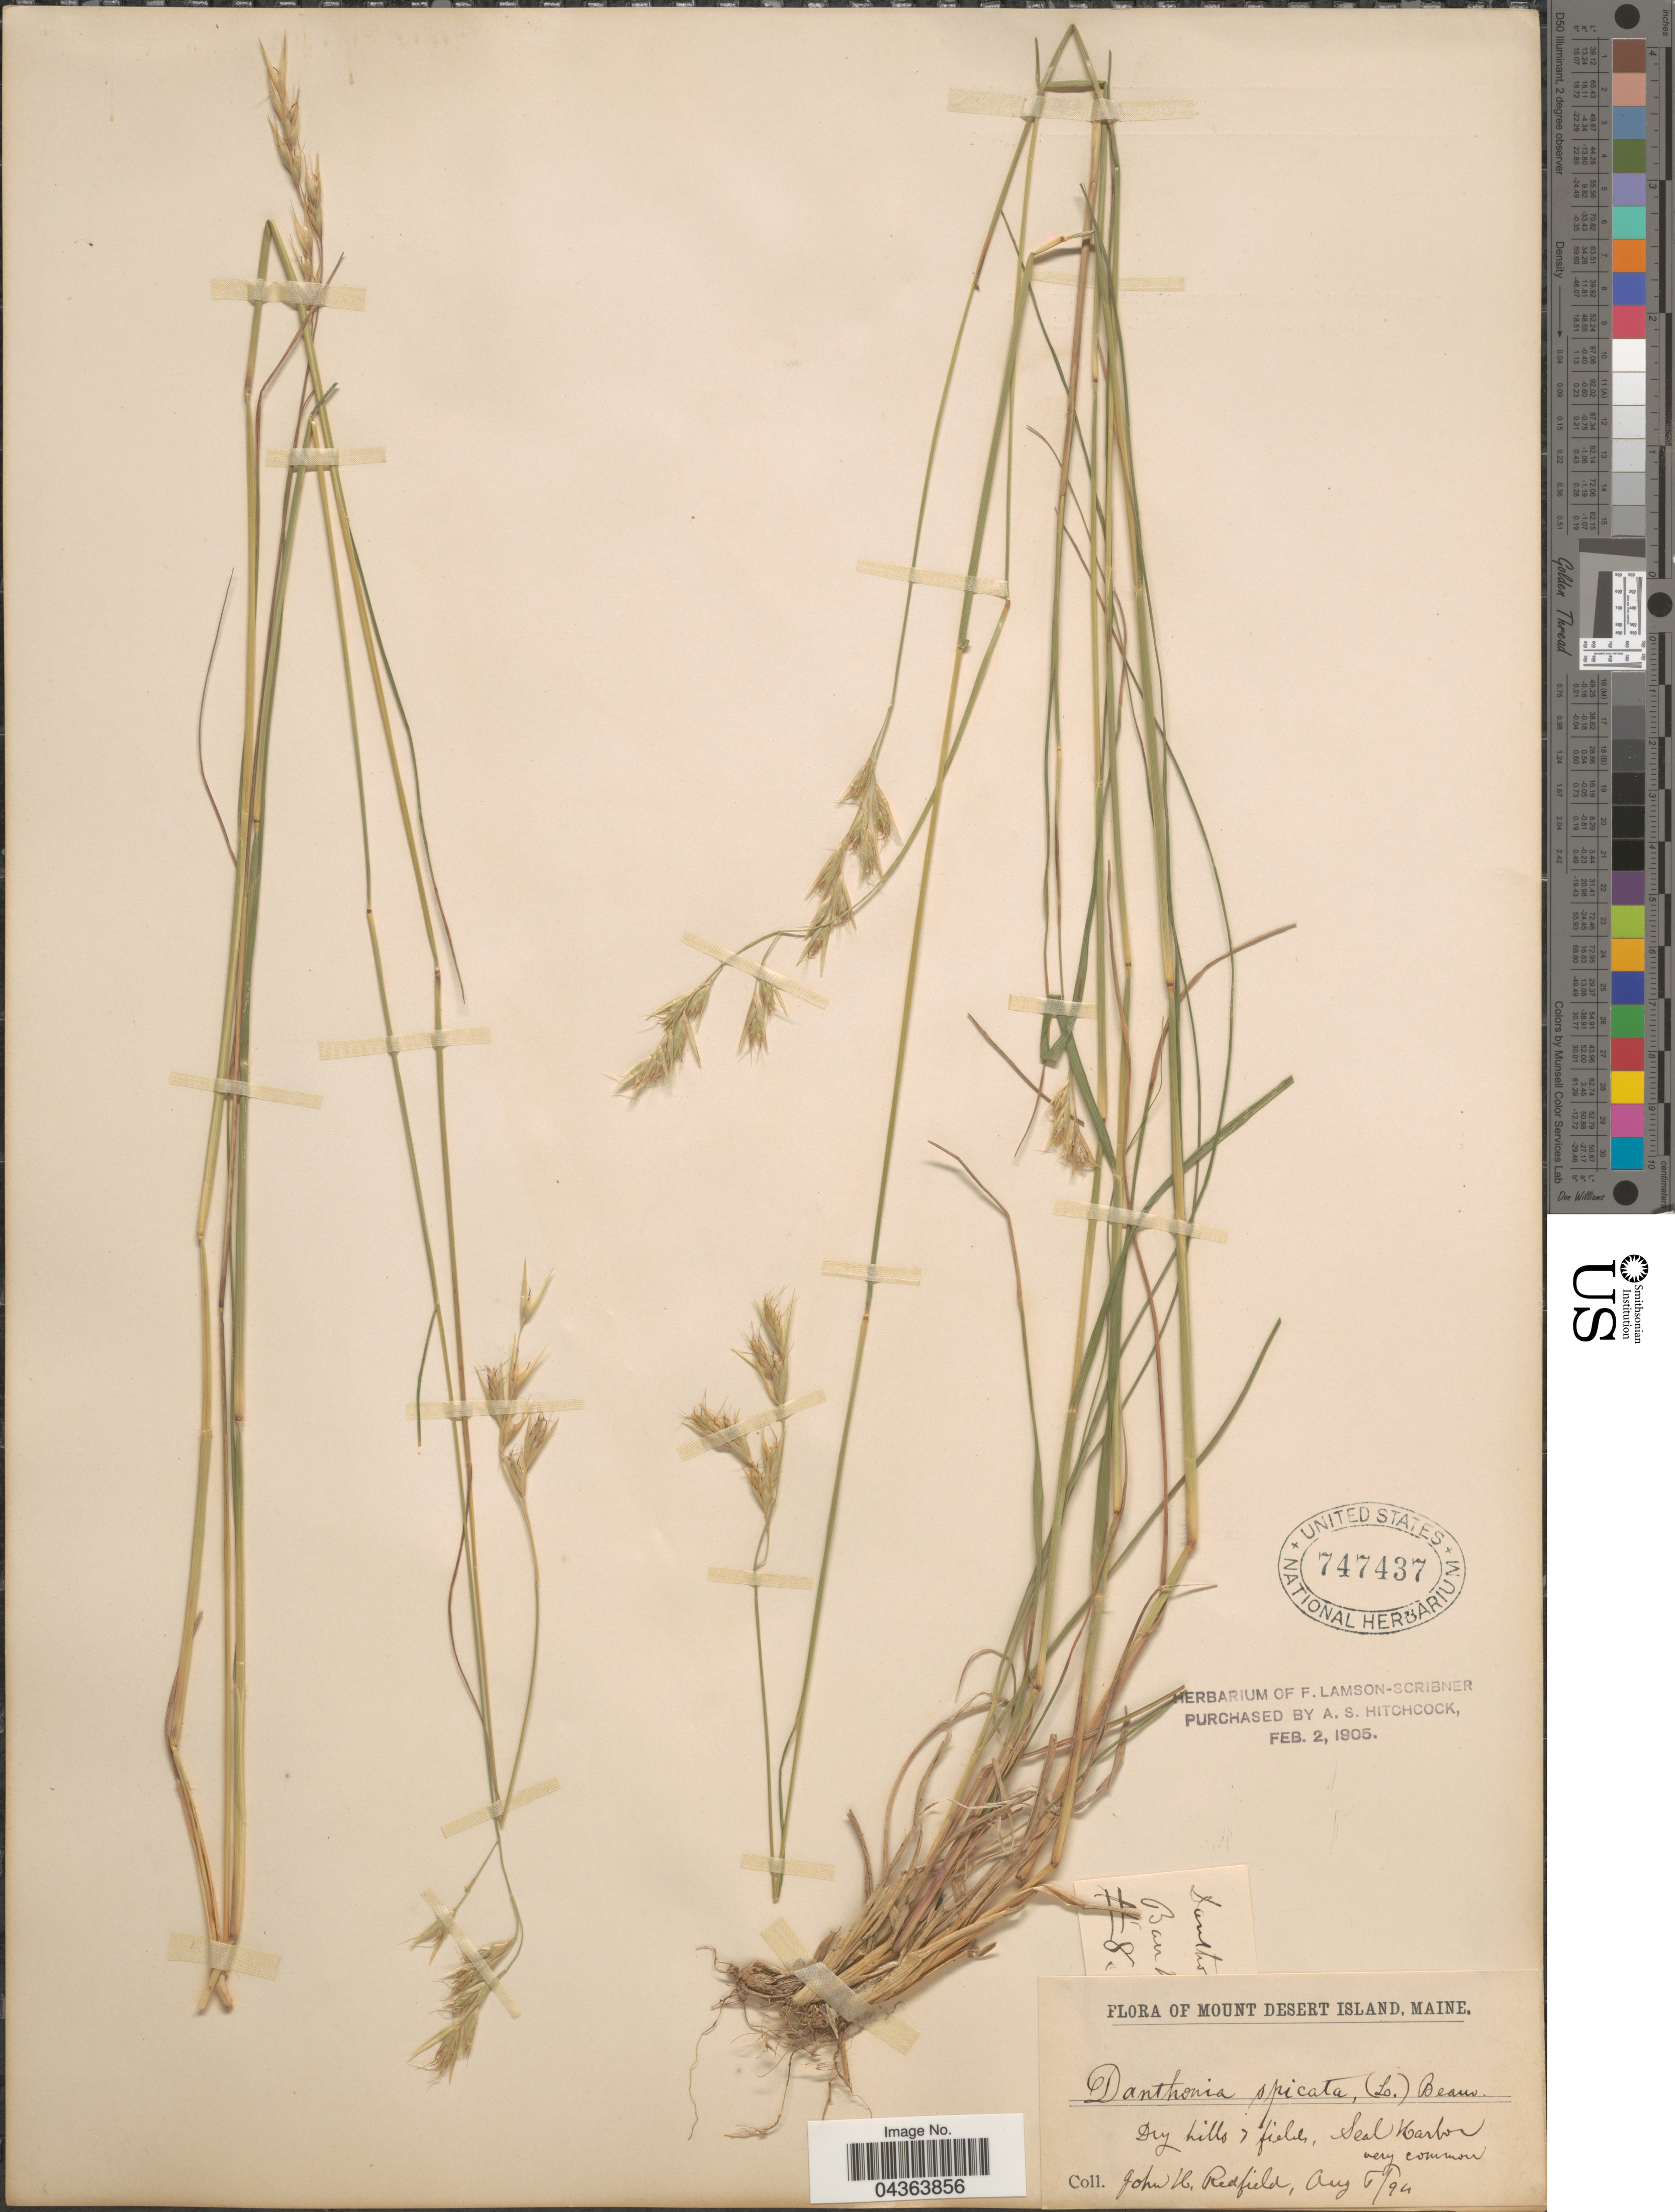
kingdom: Plantae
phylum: Tracheophyta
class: Liliopsida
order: Poales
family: Poaceae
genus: Danthonia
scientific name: Danthonia spicata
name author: (L.) P. Beauv. ex Roem. & Schult.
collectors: J. Redfield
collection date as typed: Transcribed d/m/y: 5/8/94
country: United States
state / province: Maine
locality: Mount Desert Island. Seal Harbor.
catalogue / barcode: US 747437